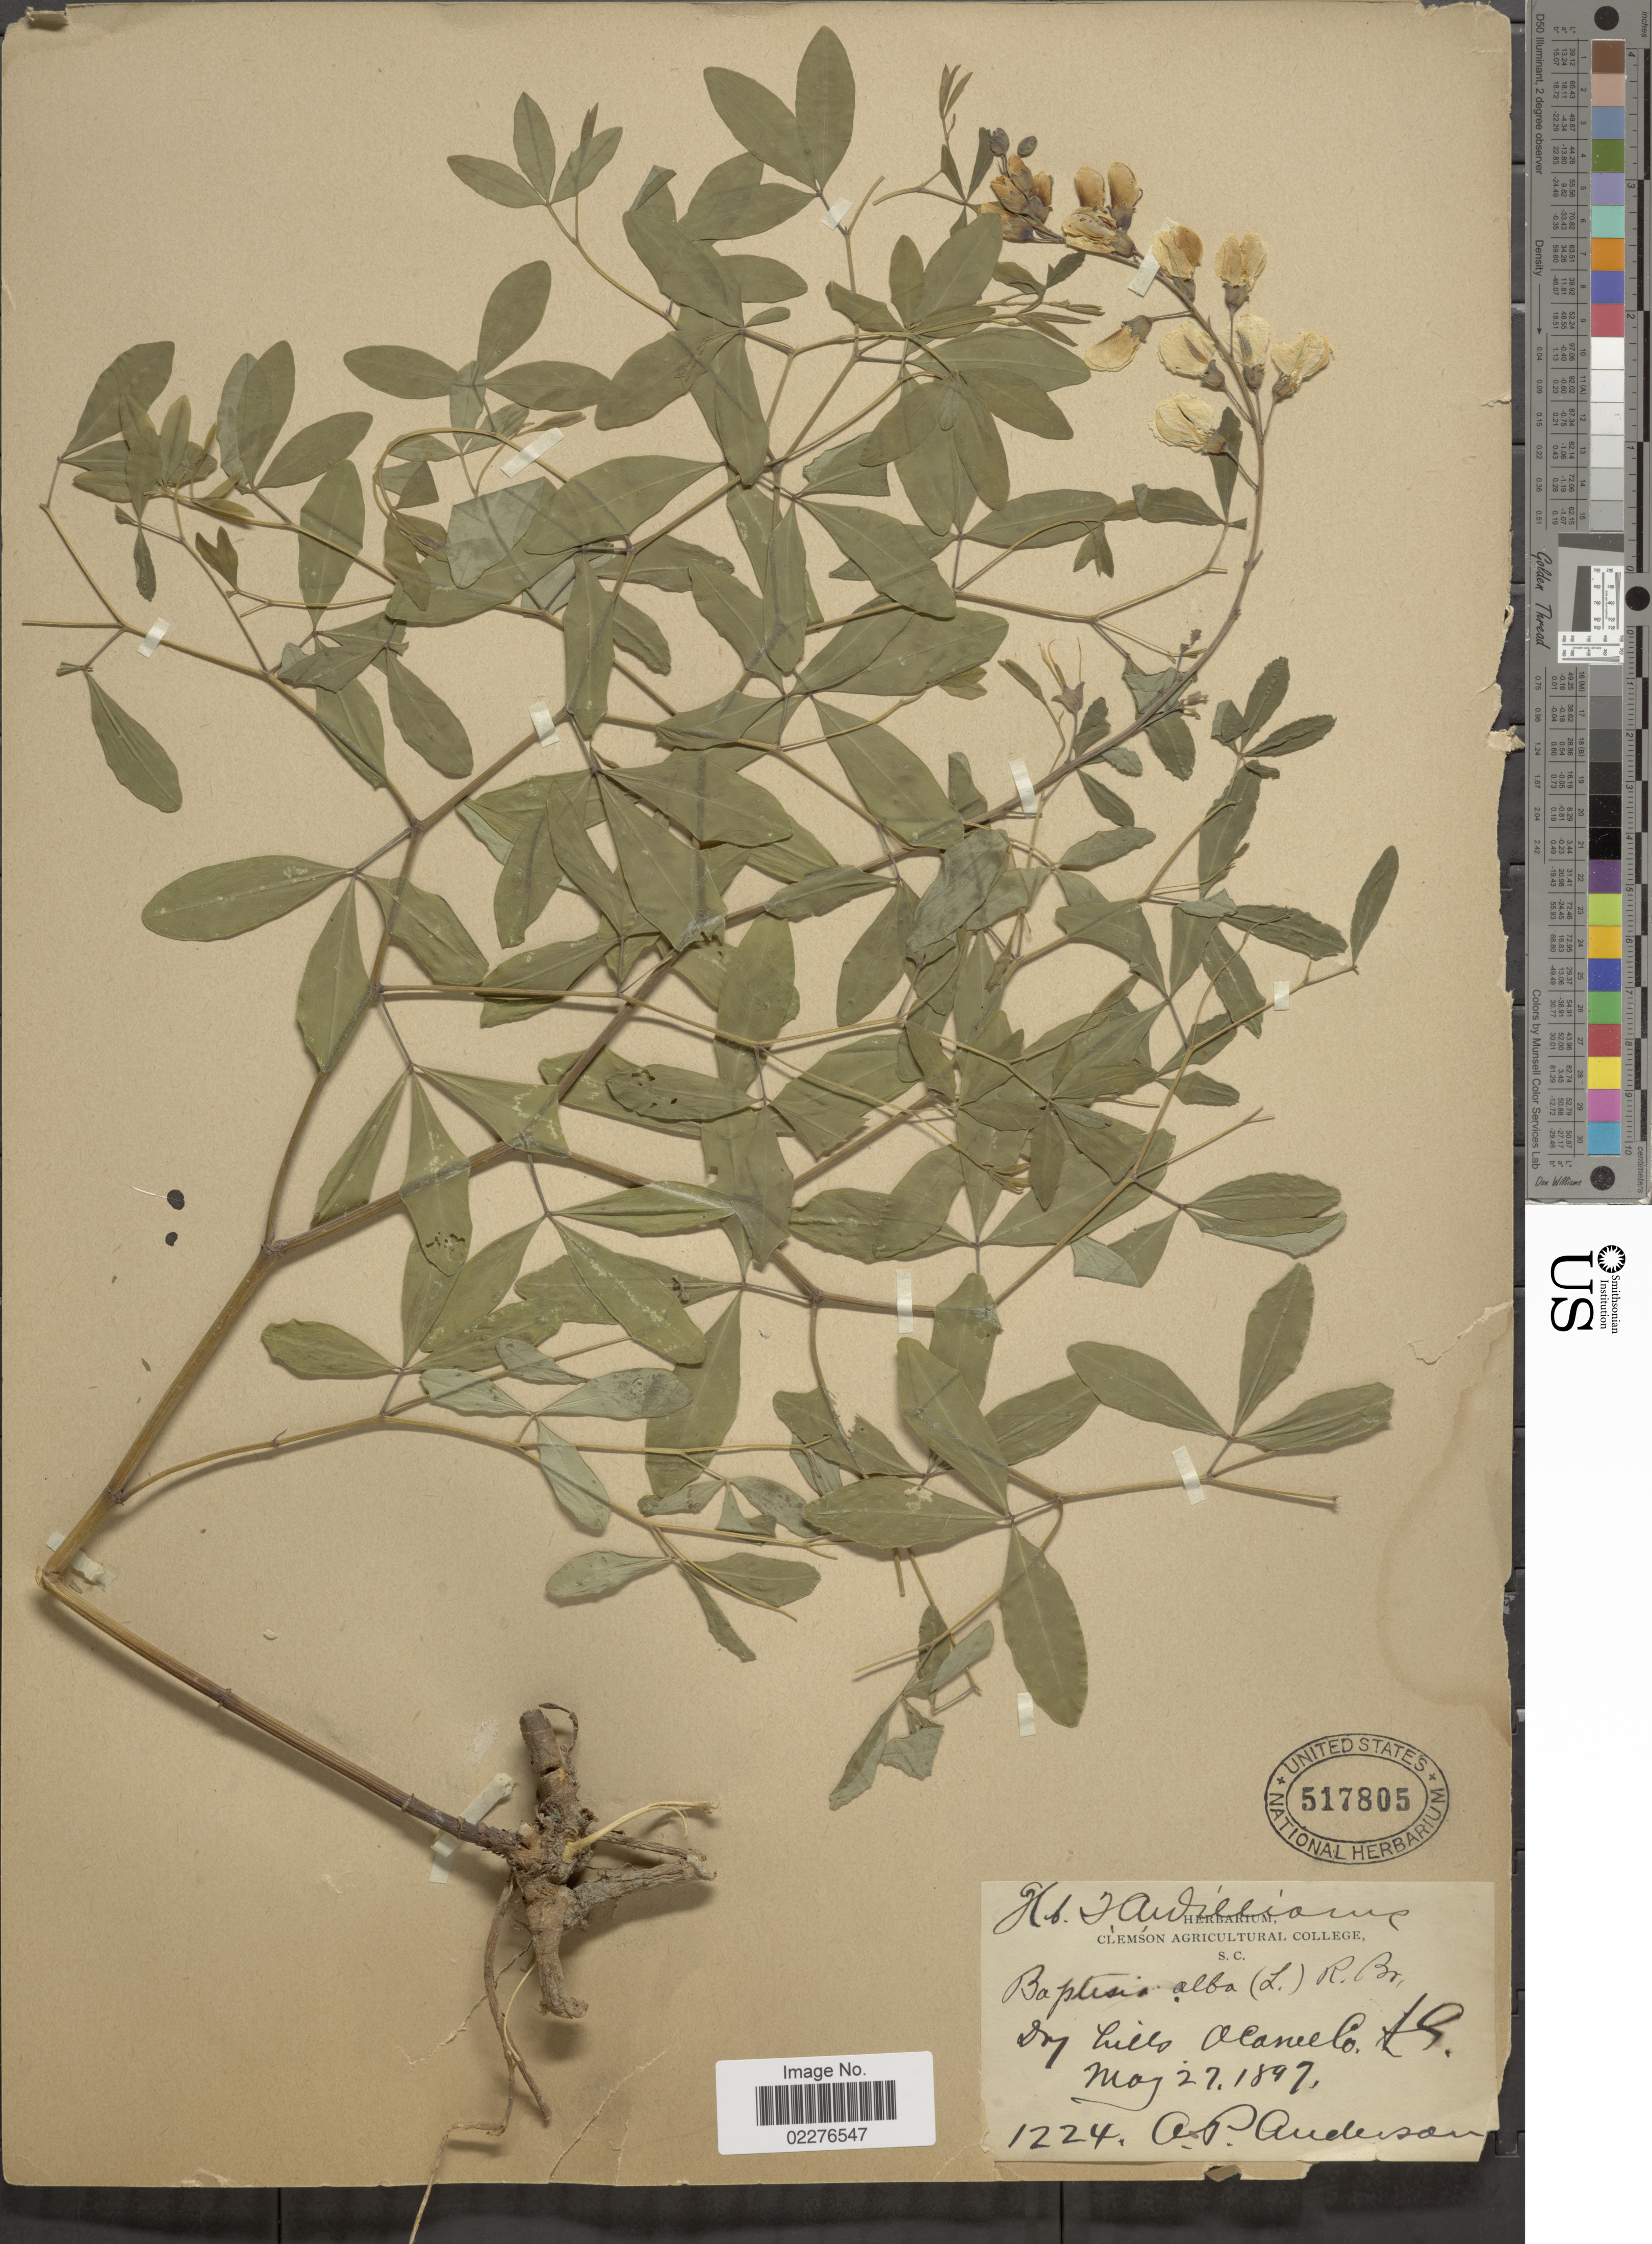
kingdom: Plantae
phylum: Tracheophyta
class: Magnoliopsida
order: Fabales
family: Fabaceae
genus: Baptisia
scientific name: Baptisia alba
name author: (L.) Vent.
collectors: A. P. Anderson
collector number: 1224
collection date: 1947-05-27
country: United States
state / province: South Carolina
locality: Dry hills Oconee Co.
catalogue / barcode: US 517805